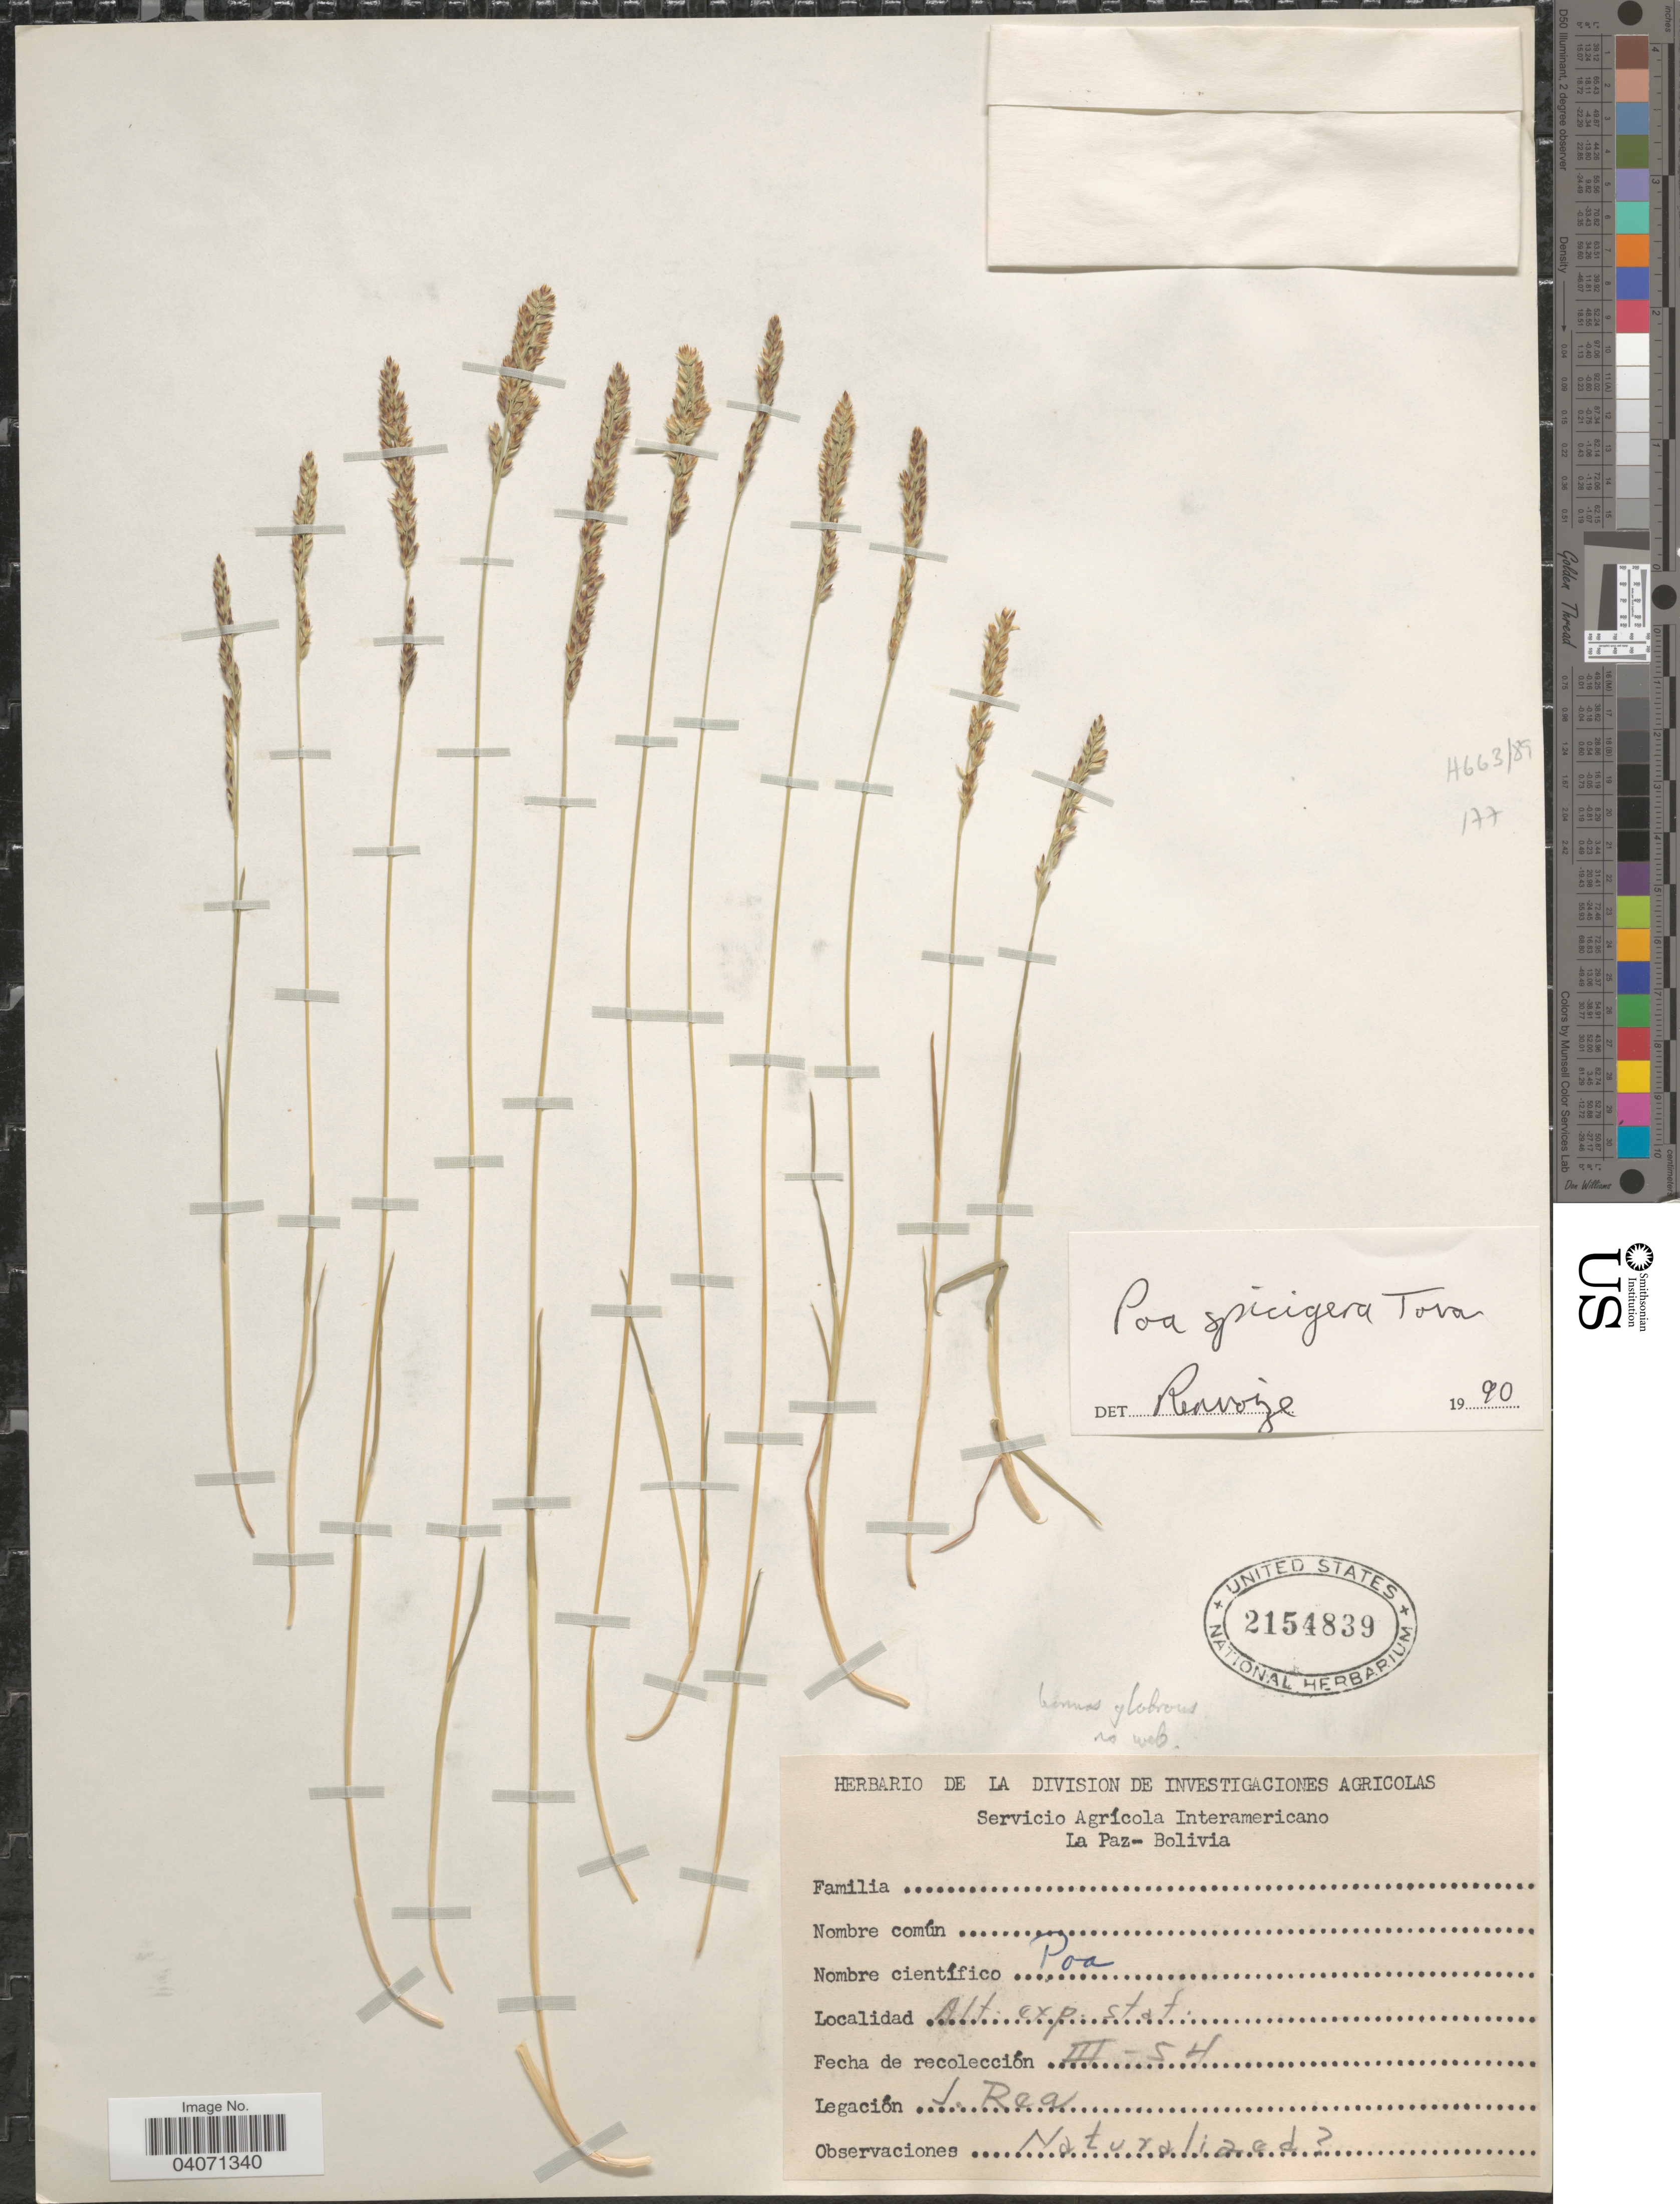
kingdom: Plantae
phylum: Tracheophyta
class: Liliopsida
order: Poales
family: Poaceae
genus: Poa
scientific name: Poa spicigera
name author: Tovar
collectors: J. Rea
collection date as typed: Transcribed d/m/y: /3/54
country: Bolivia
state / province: La Paz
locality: Alt. exp. stat.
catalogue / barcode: US 2154839